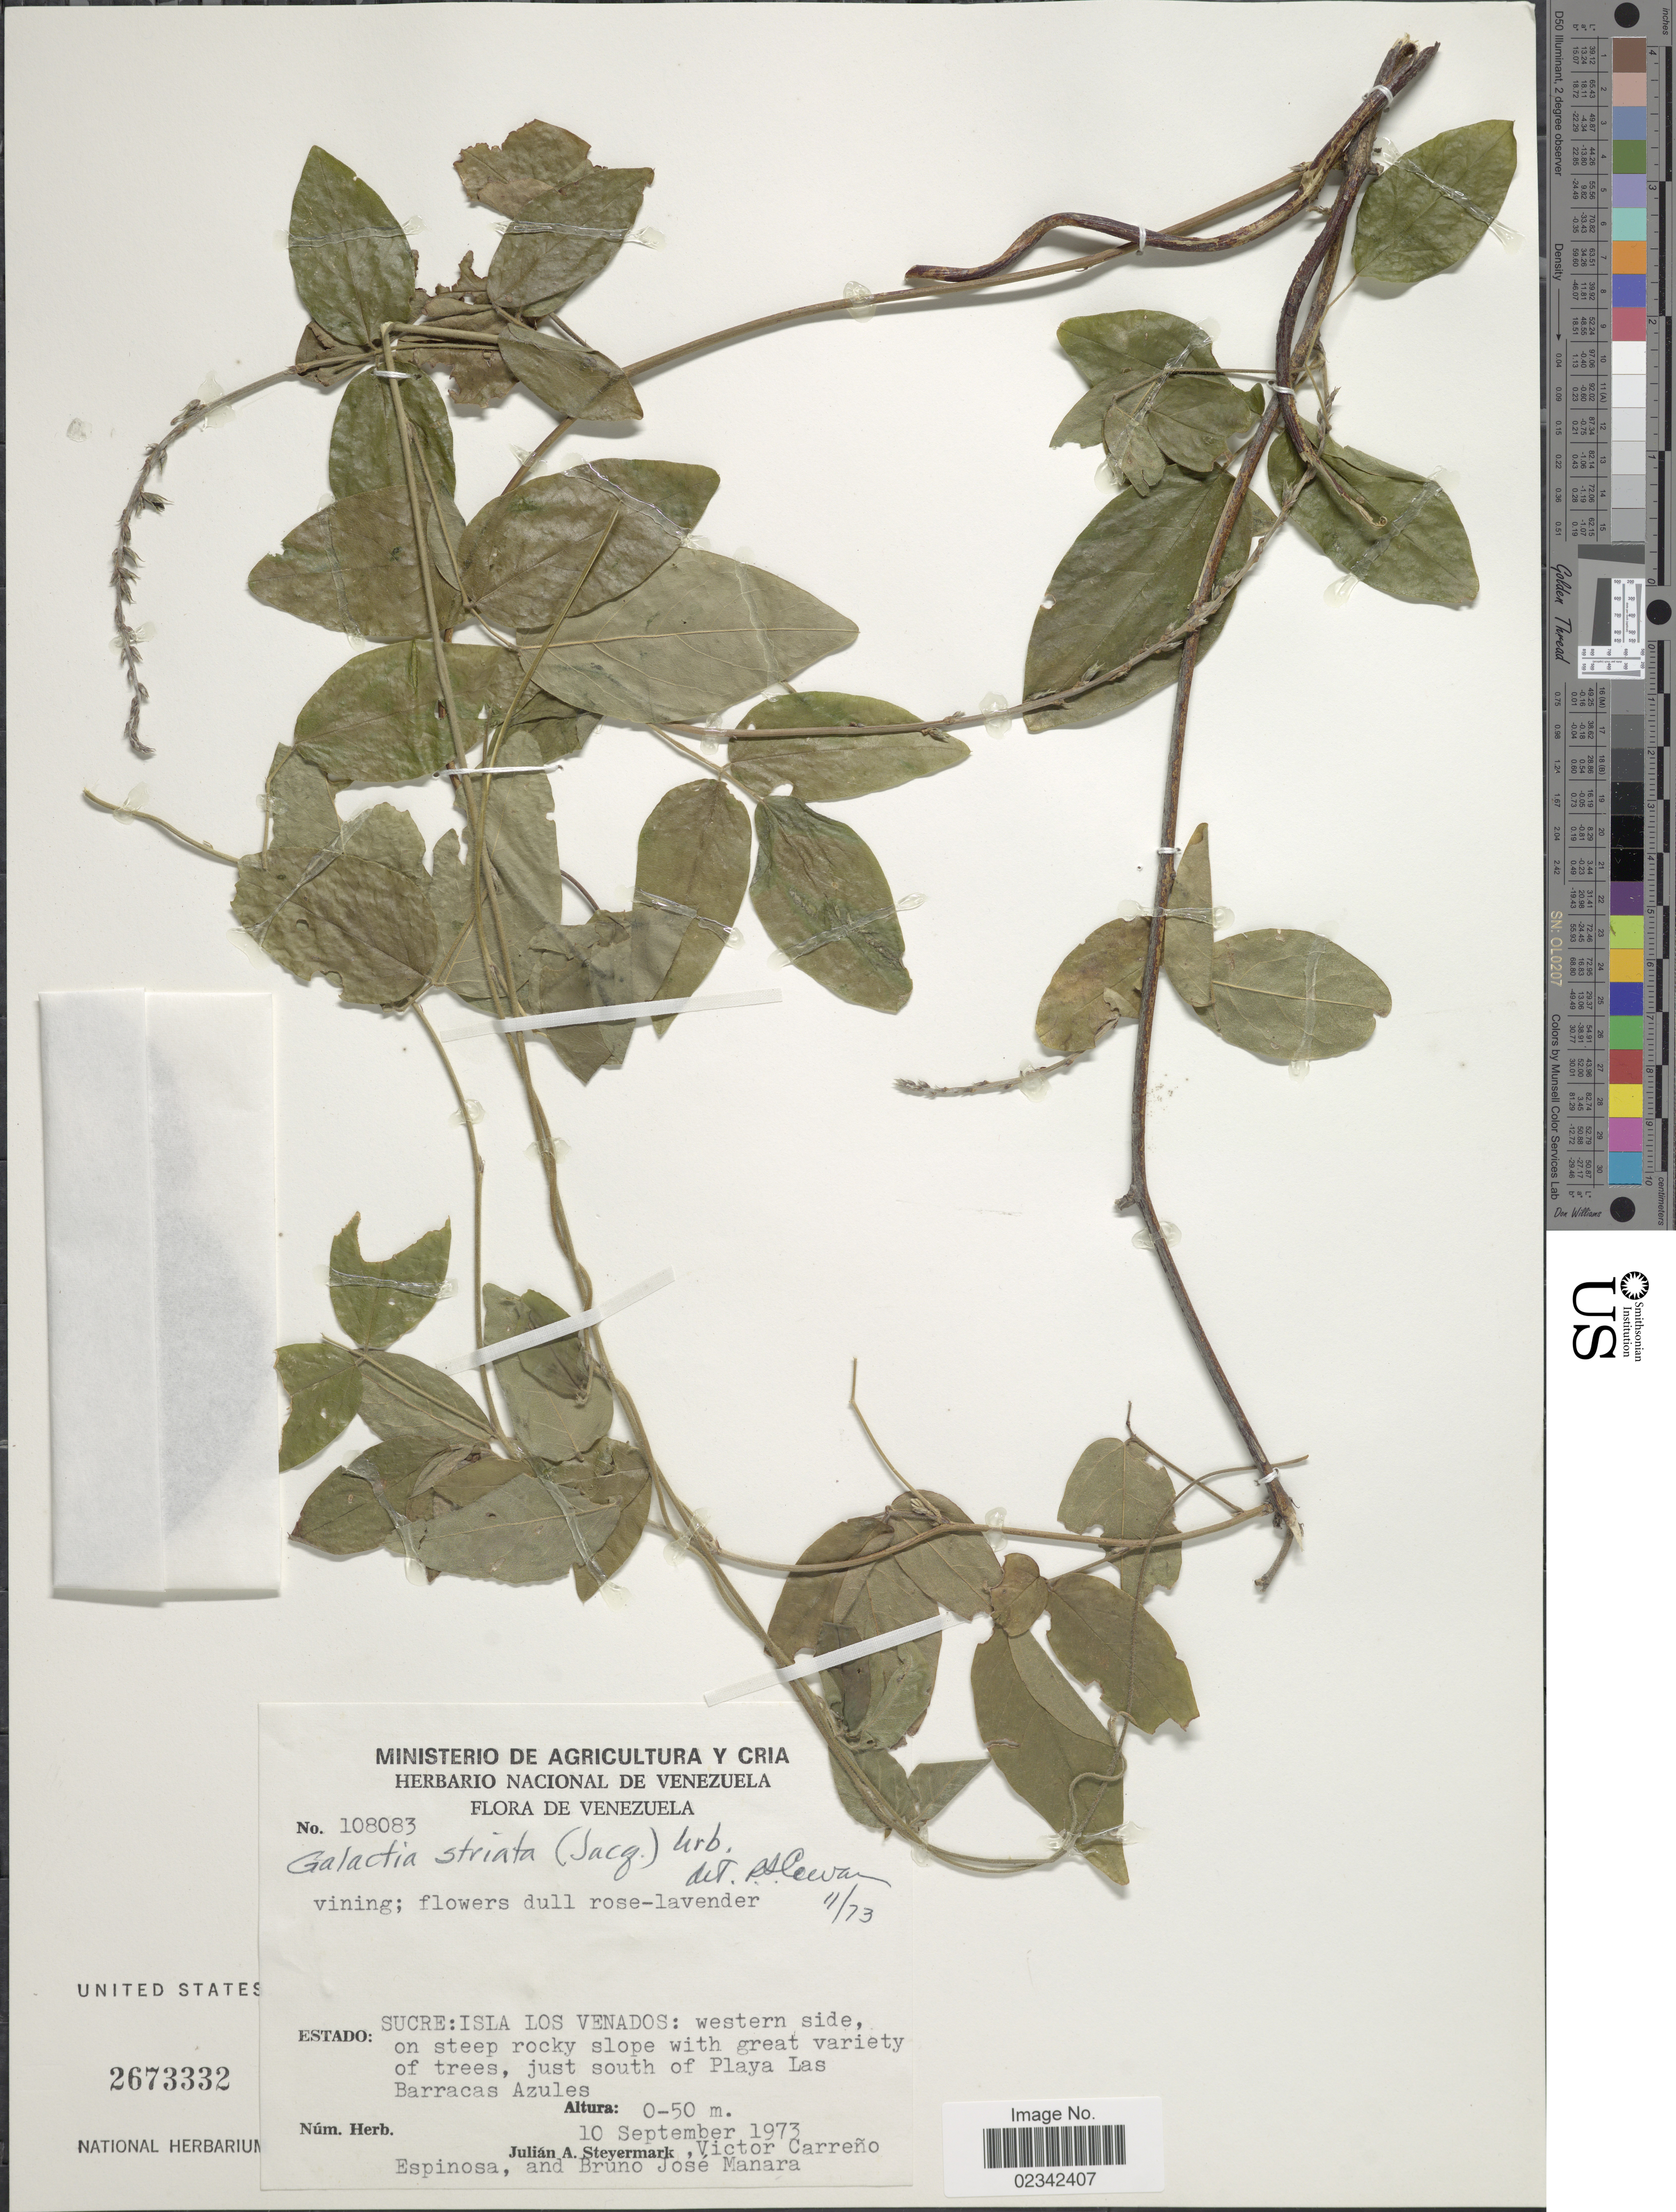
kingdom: Plantae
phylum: Tracheophyta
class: Magnoliopsida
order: Fabales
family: Fabaceae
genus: Galactia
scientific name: Galactia striata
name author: (Jacq.) Urb.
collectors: J. Steyermark, V. Carreño E. & B. Manara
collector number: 108083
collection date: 1973-09-10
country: Venezuela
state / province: Sucre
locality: Isla Los Venados: western side on steep rocky slope, just south of Playa Las Barracas Azules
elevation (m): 0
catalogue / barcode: US 2673332